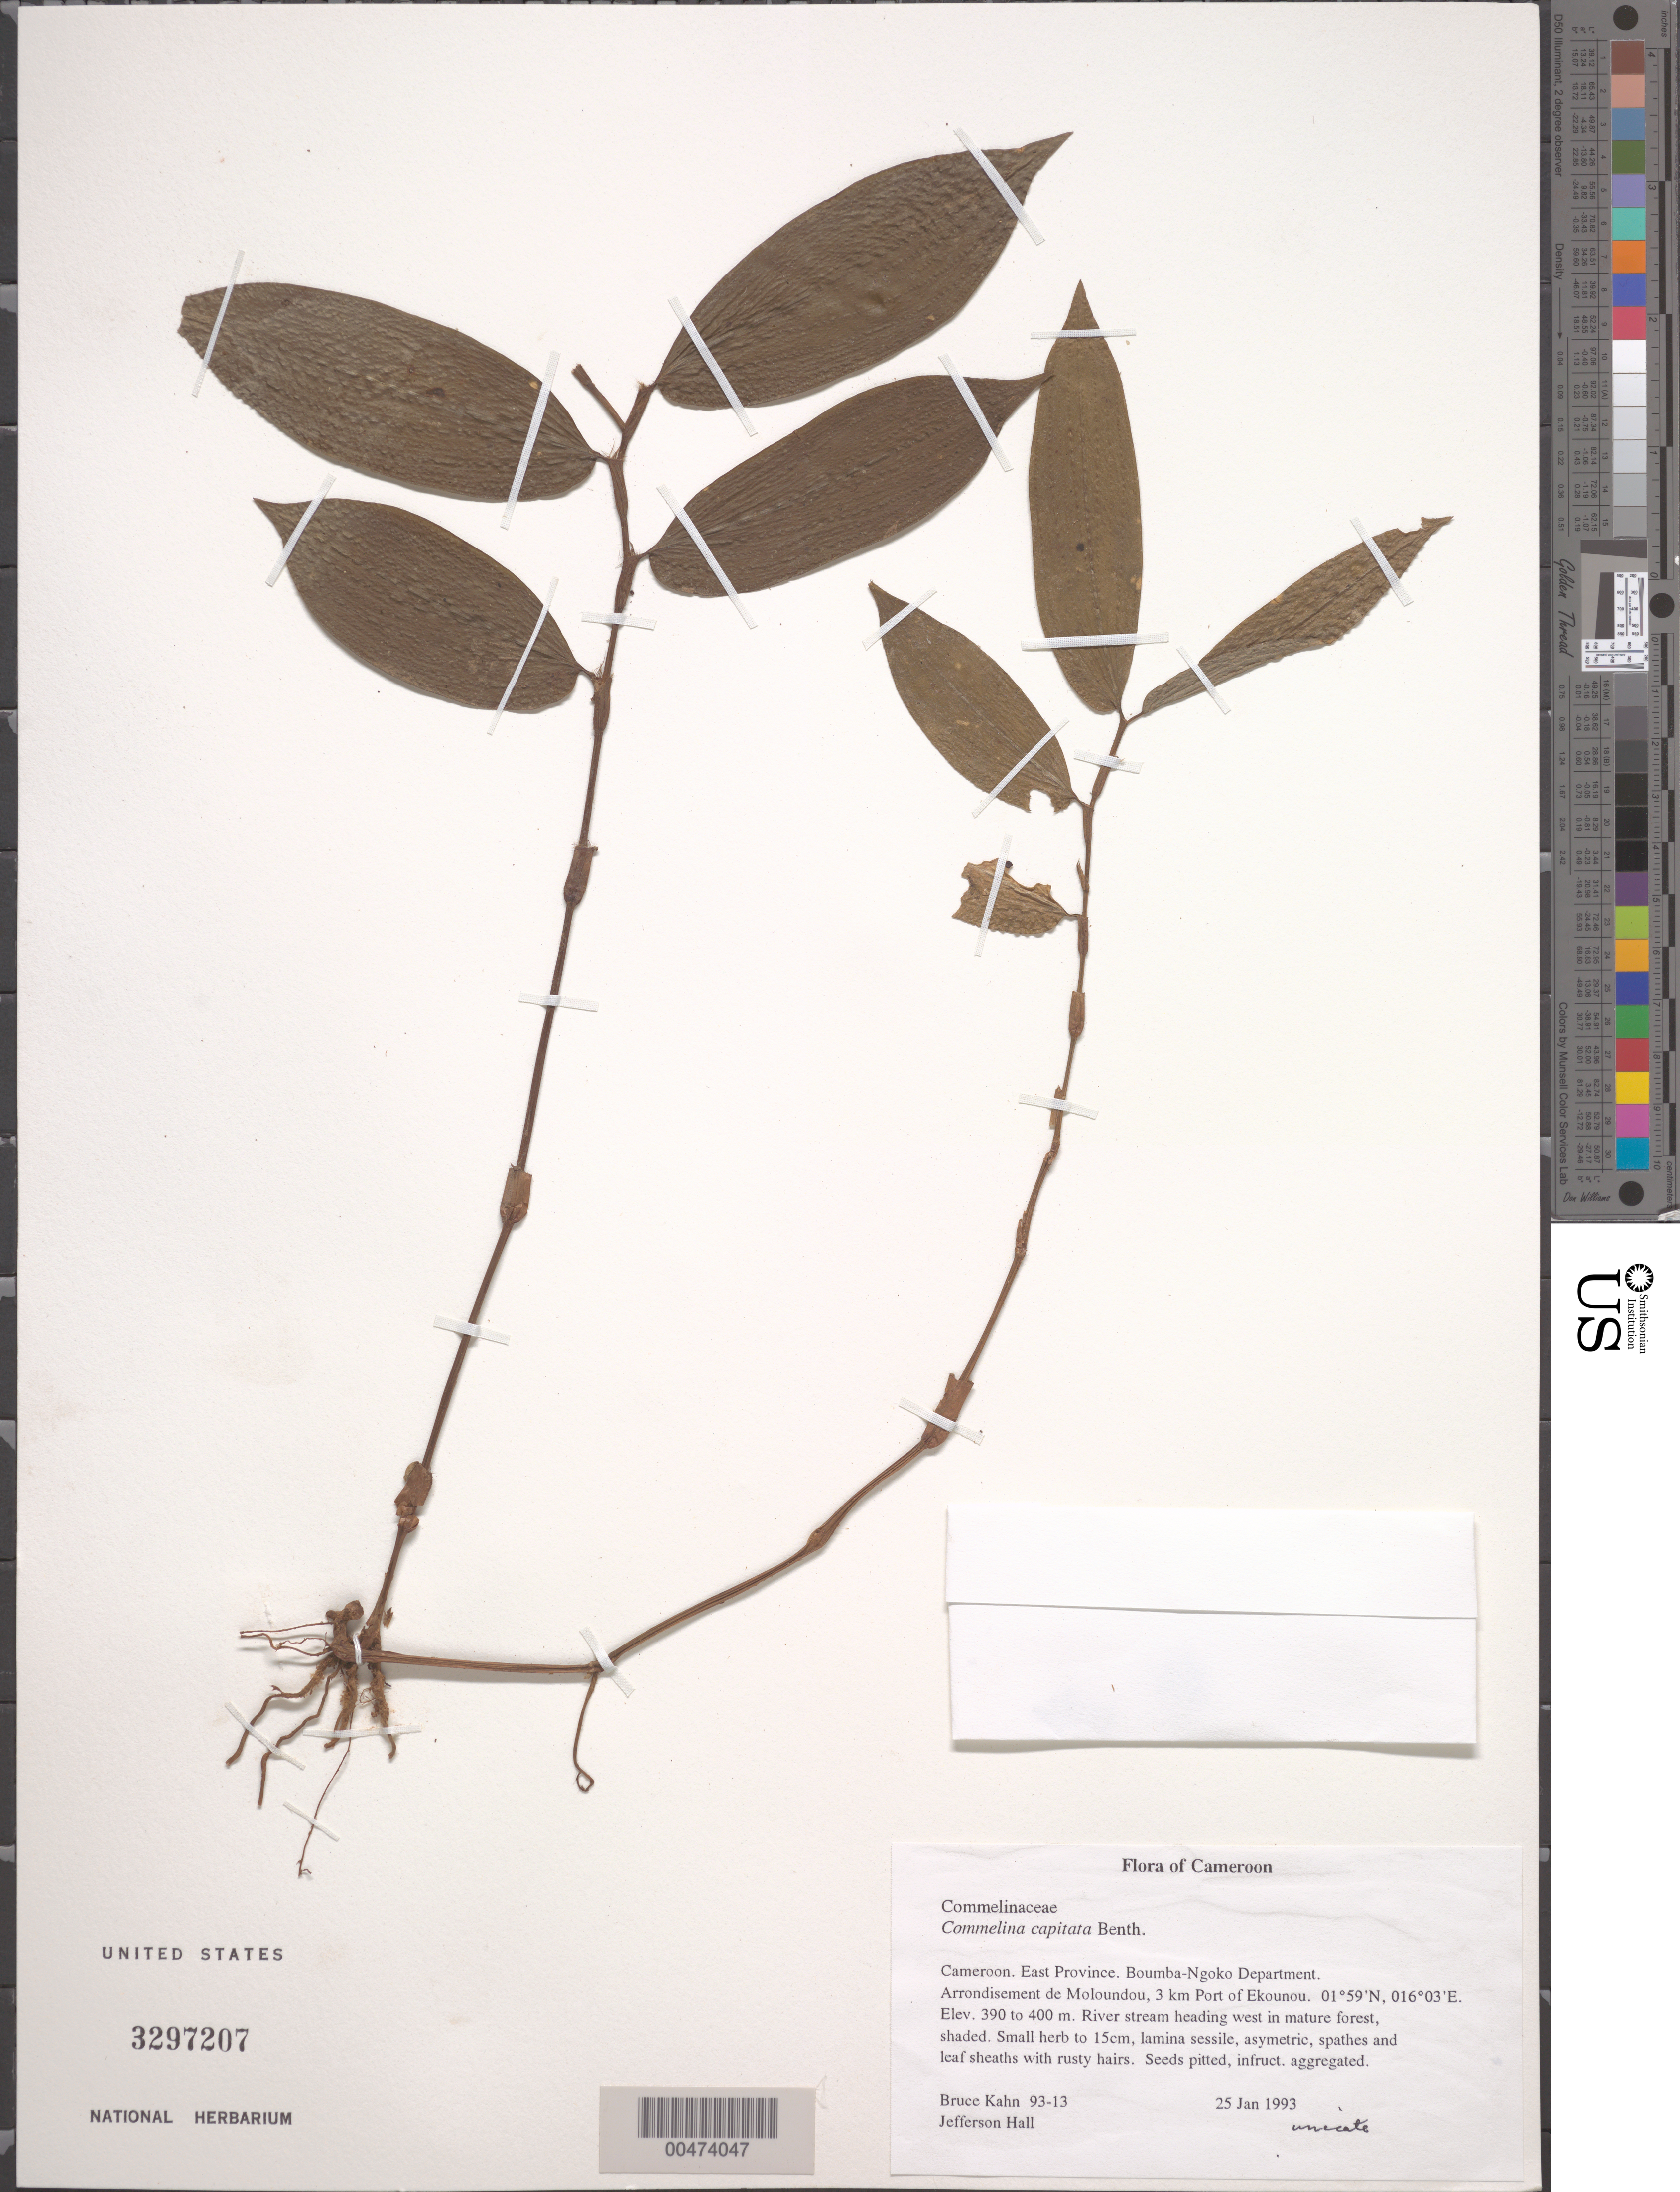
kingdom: Plantae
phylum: Tracheophyta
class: Liliopsida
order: Commelinales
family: Commelinaceae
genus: Commelina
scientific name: Commelina capitata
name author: Benth.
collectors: B. Kahn & J. Hall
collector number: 93-13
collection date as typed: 25 Jan 1993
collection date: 1993-01-25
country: Cameroon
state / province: Est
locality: Boumba-ngoko, moloundou arrondissement, lipondji, ekounou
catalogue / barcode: US 3297207